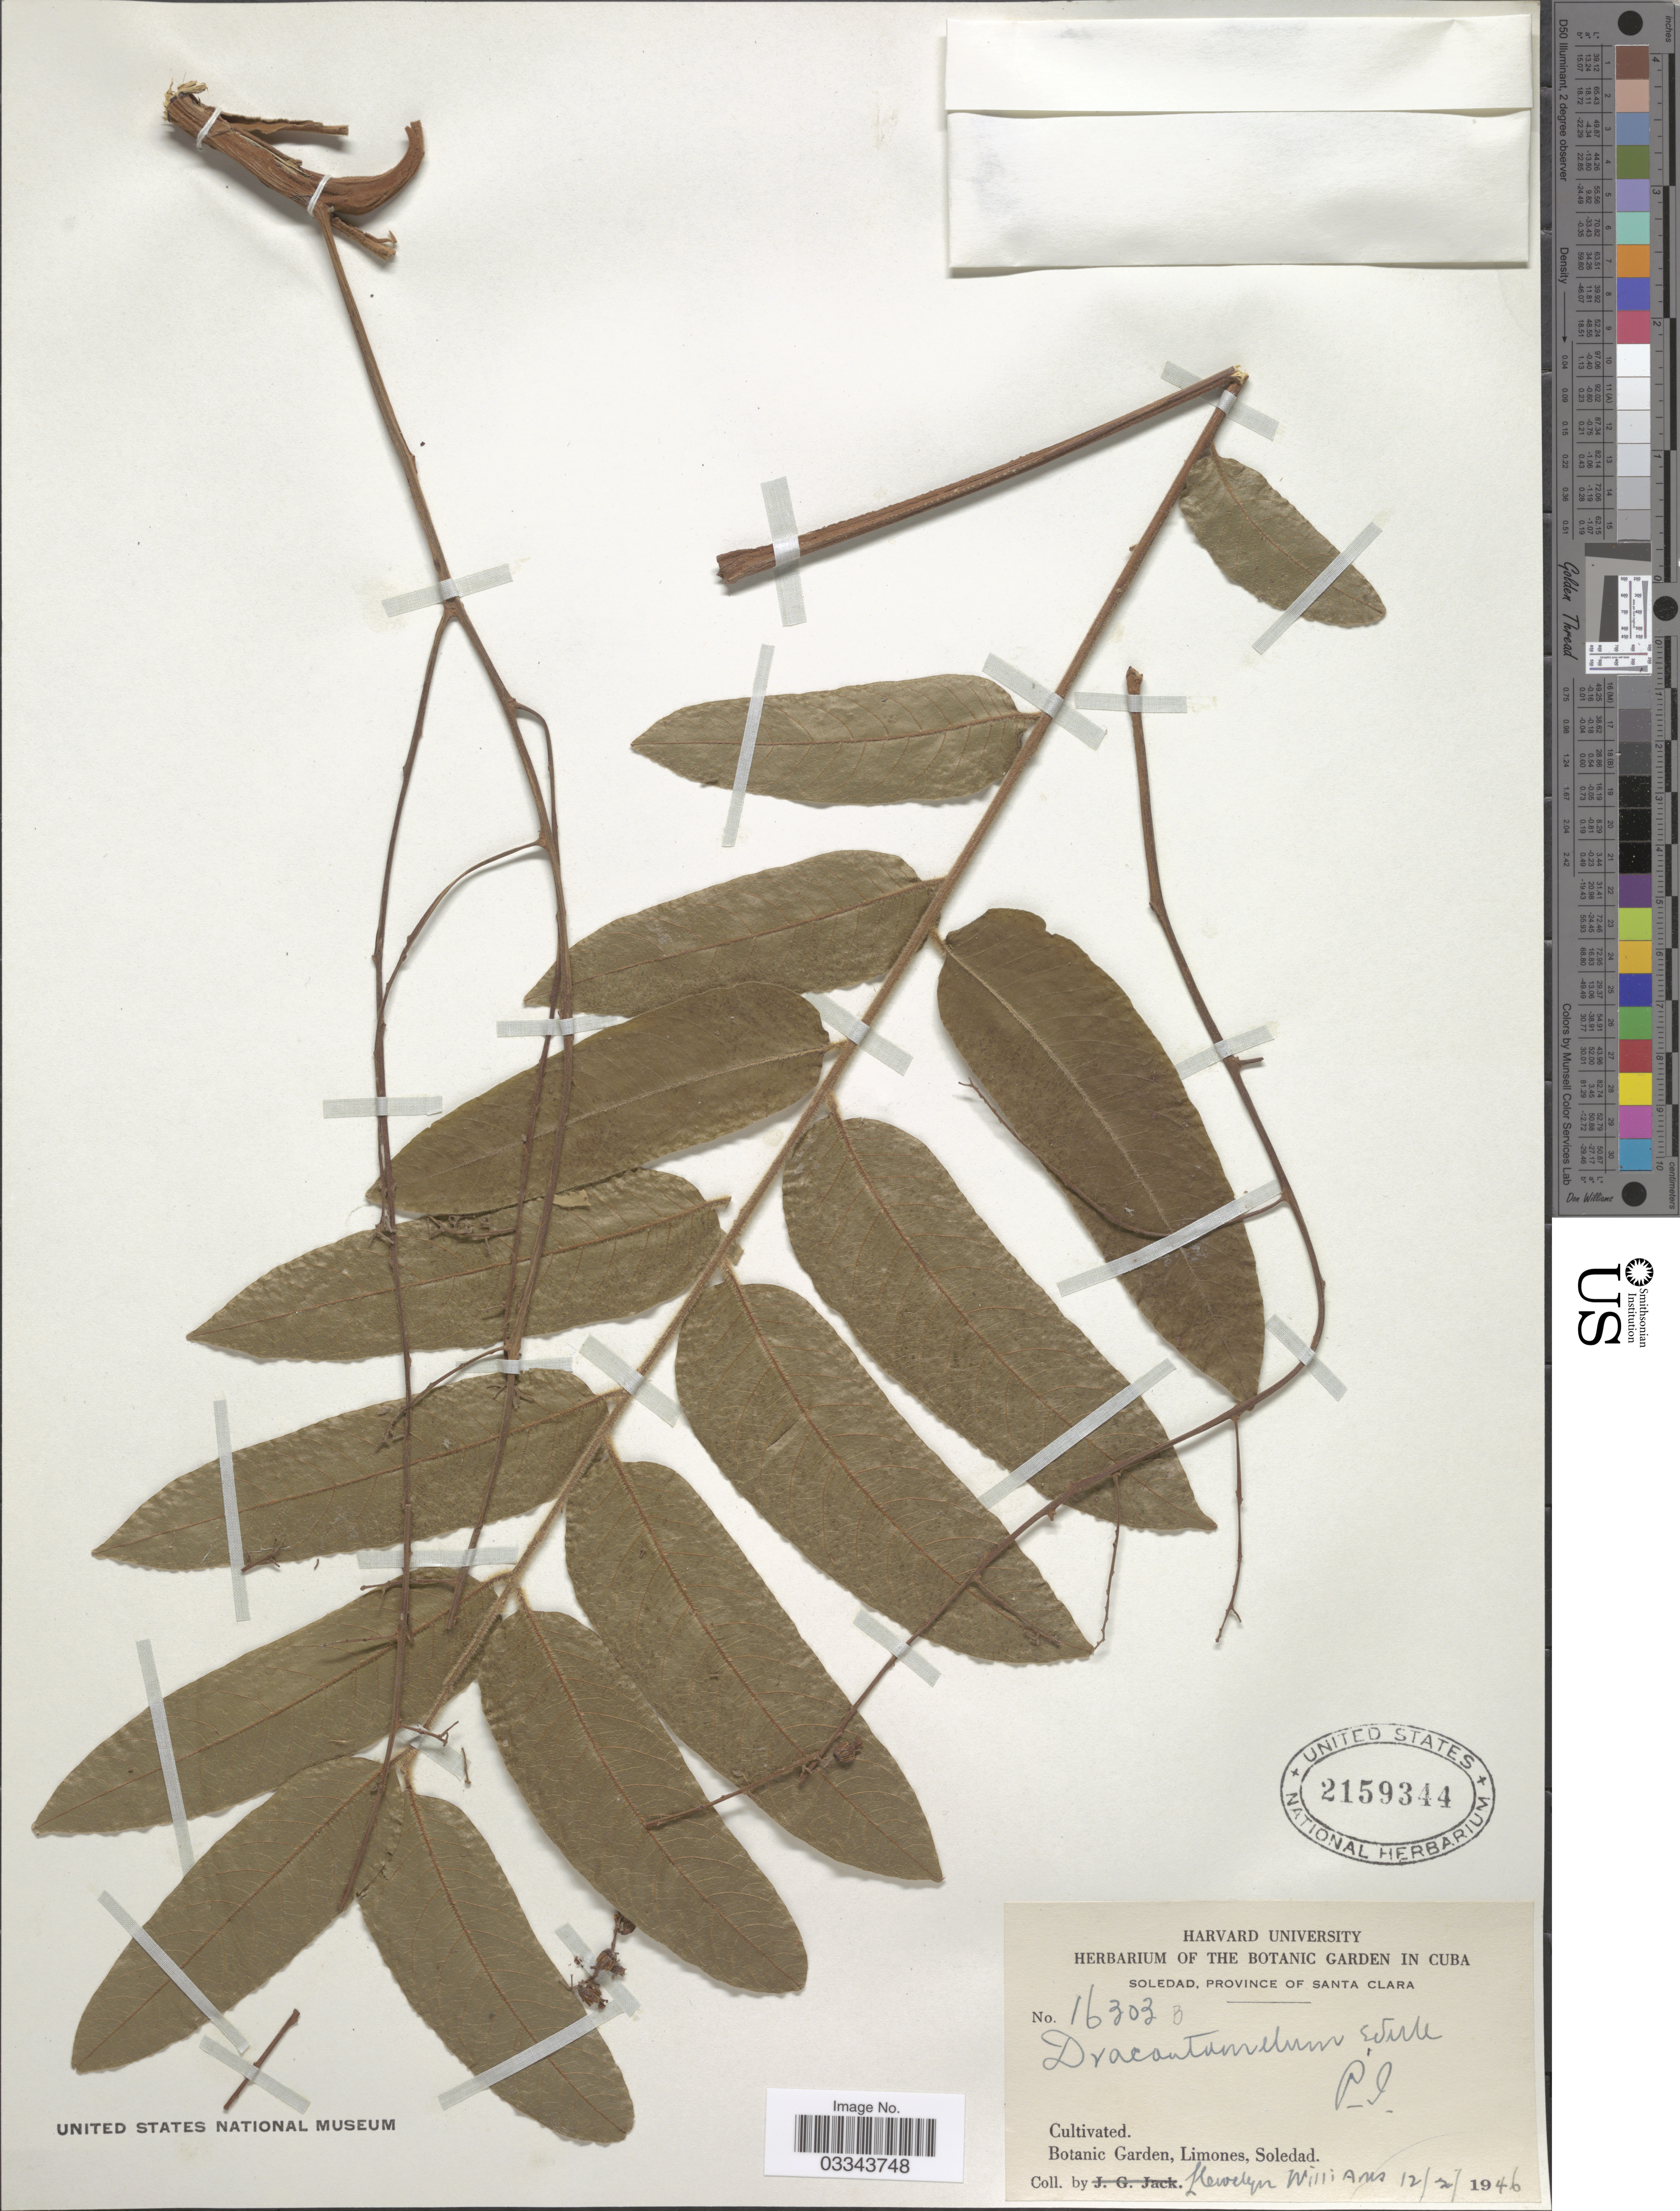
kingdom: Plantae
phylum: Tracheophyta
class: Magnoliopsida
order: Sapindales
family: Anacardiaceae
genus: Dracontomelon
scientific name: Dracontomelon dao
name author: (Blanco) Merr. & Rolfe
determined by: Mitchell, John D.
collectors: Ll. Williams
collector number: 16303 B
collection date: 1946-02-12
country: Cuba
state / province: Las Villas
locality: Botanic Garden, Limones, Soledad.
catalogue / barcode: US 2159344